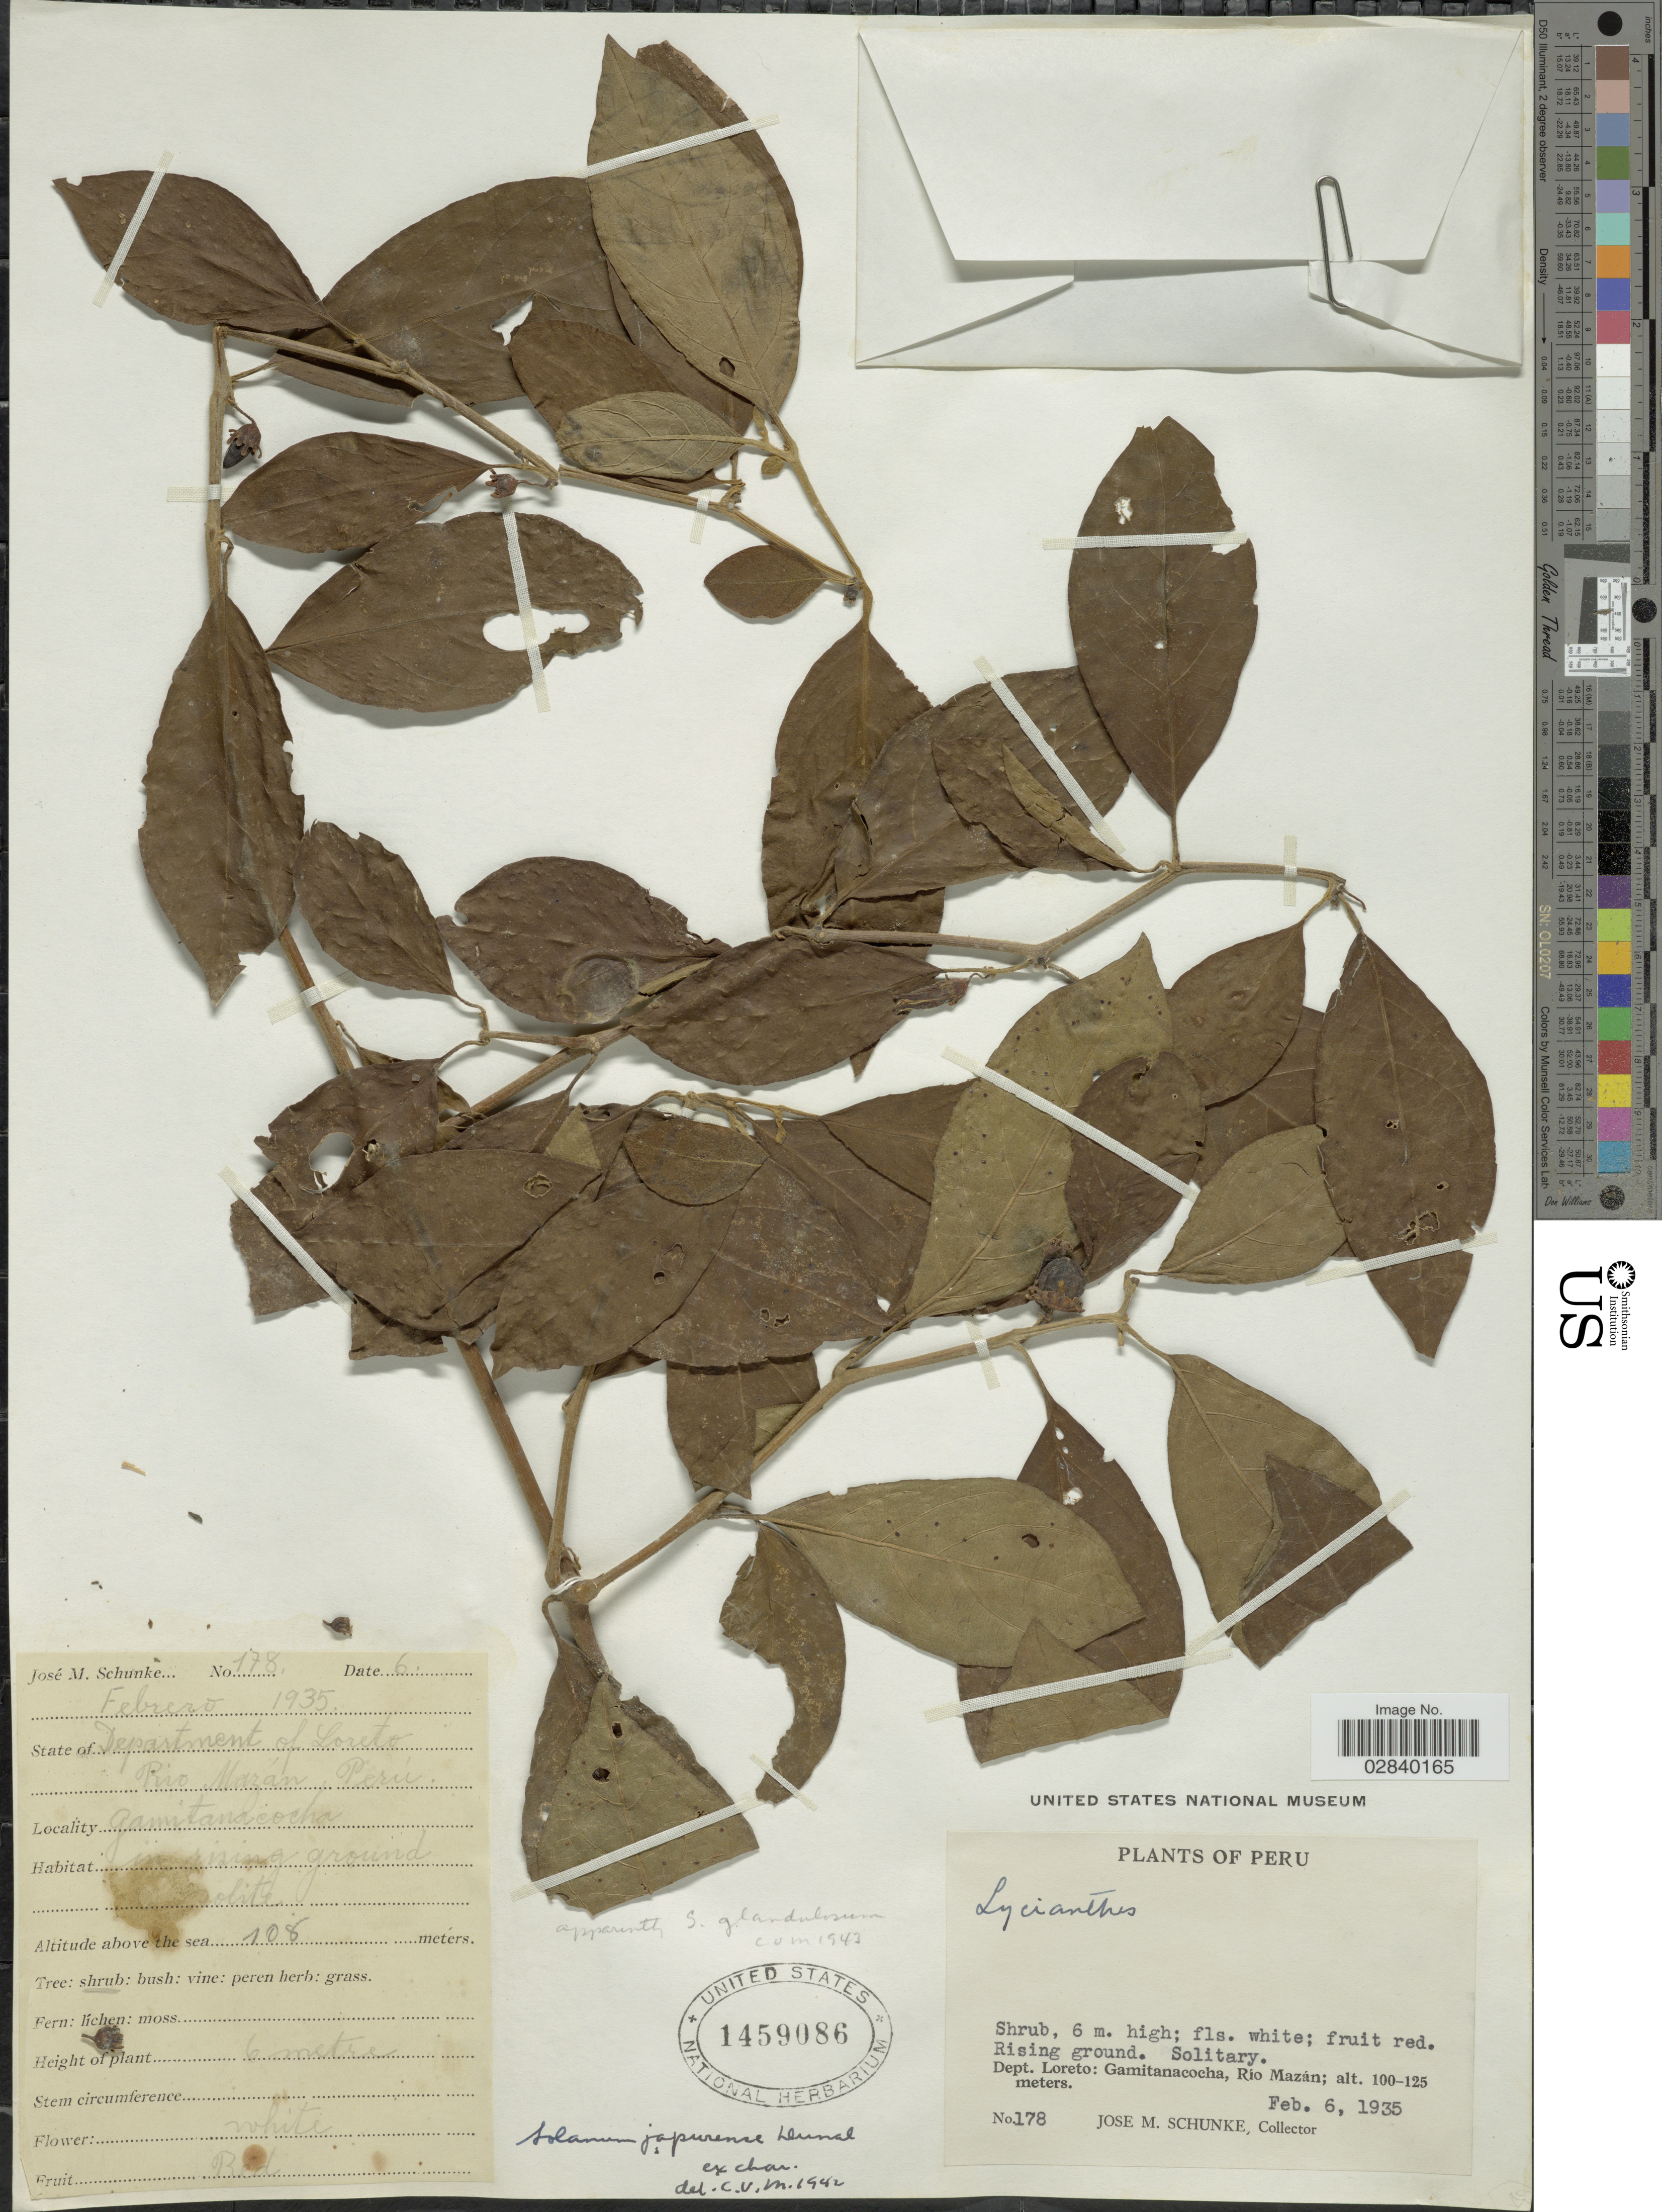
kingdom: Plantae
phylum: Tracheophyta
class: Magnoliopsida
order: Solanales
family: Solanaceae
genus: Lycianthes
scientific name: Lycianthes glandulosa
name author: (Ruiz & Pav.) Bitter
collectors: J. M. Schunke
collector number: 178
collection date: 1935-02-06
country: Peru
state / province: Loreto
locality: Department of Loreto: Gamitanacocha, Río Mazán.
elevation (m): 108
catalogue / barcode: US 1459086